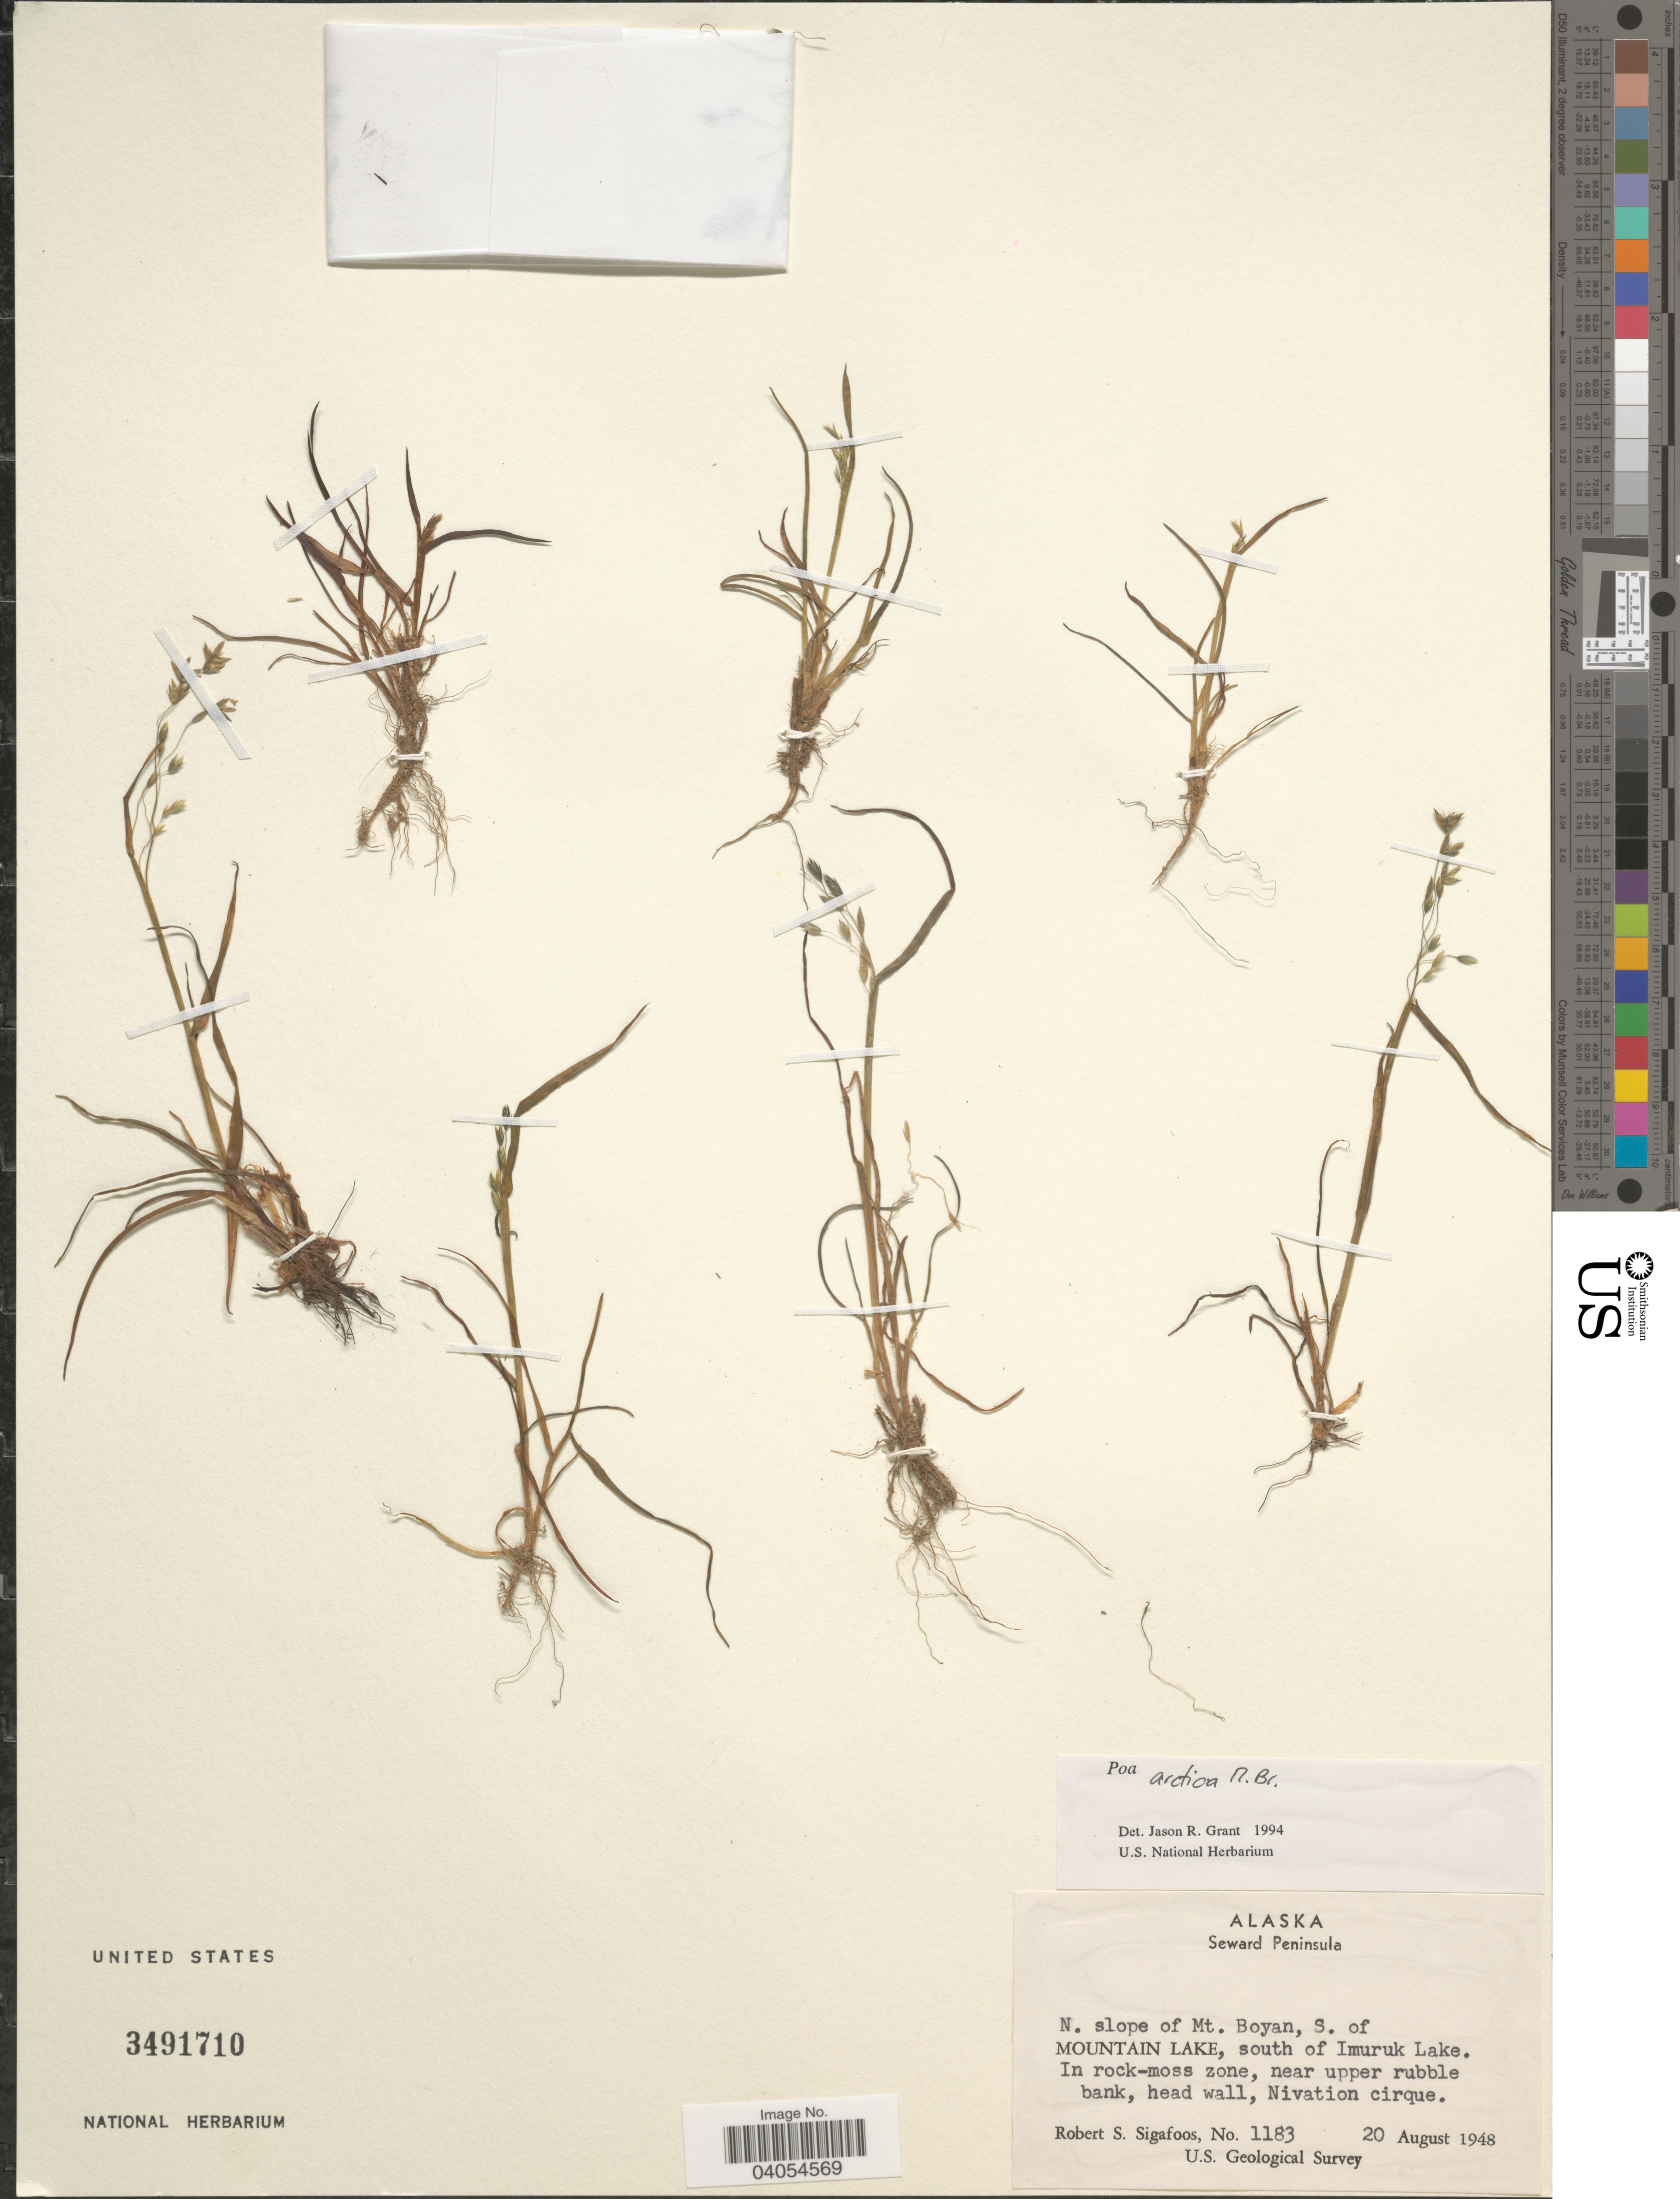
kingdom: Plantae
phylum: Tracheophyta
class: Liliopsida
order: Poales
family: Poaceae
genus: Poa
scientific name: Poa arctica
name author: R. Br.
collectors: R. Sigafoos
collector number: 1183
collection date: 1948-08-20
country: United States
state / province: Alaska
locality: Seward Peninsula. N. slope of Mt. Boyan, S. of Mountain Lake, south of Imuruk Lake. In rock-moss zone, near upper rubble bank, head wall, Nivation cirque.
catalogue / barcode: US 3491710